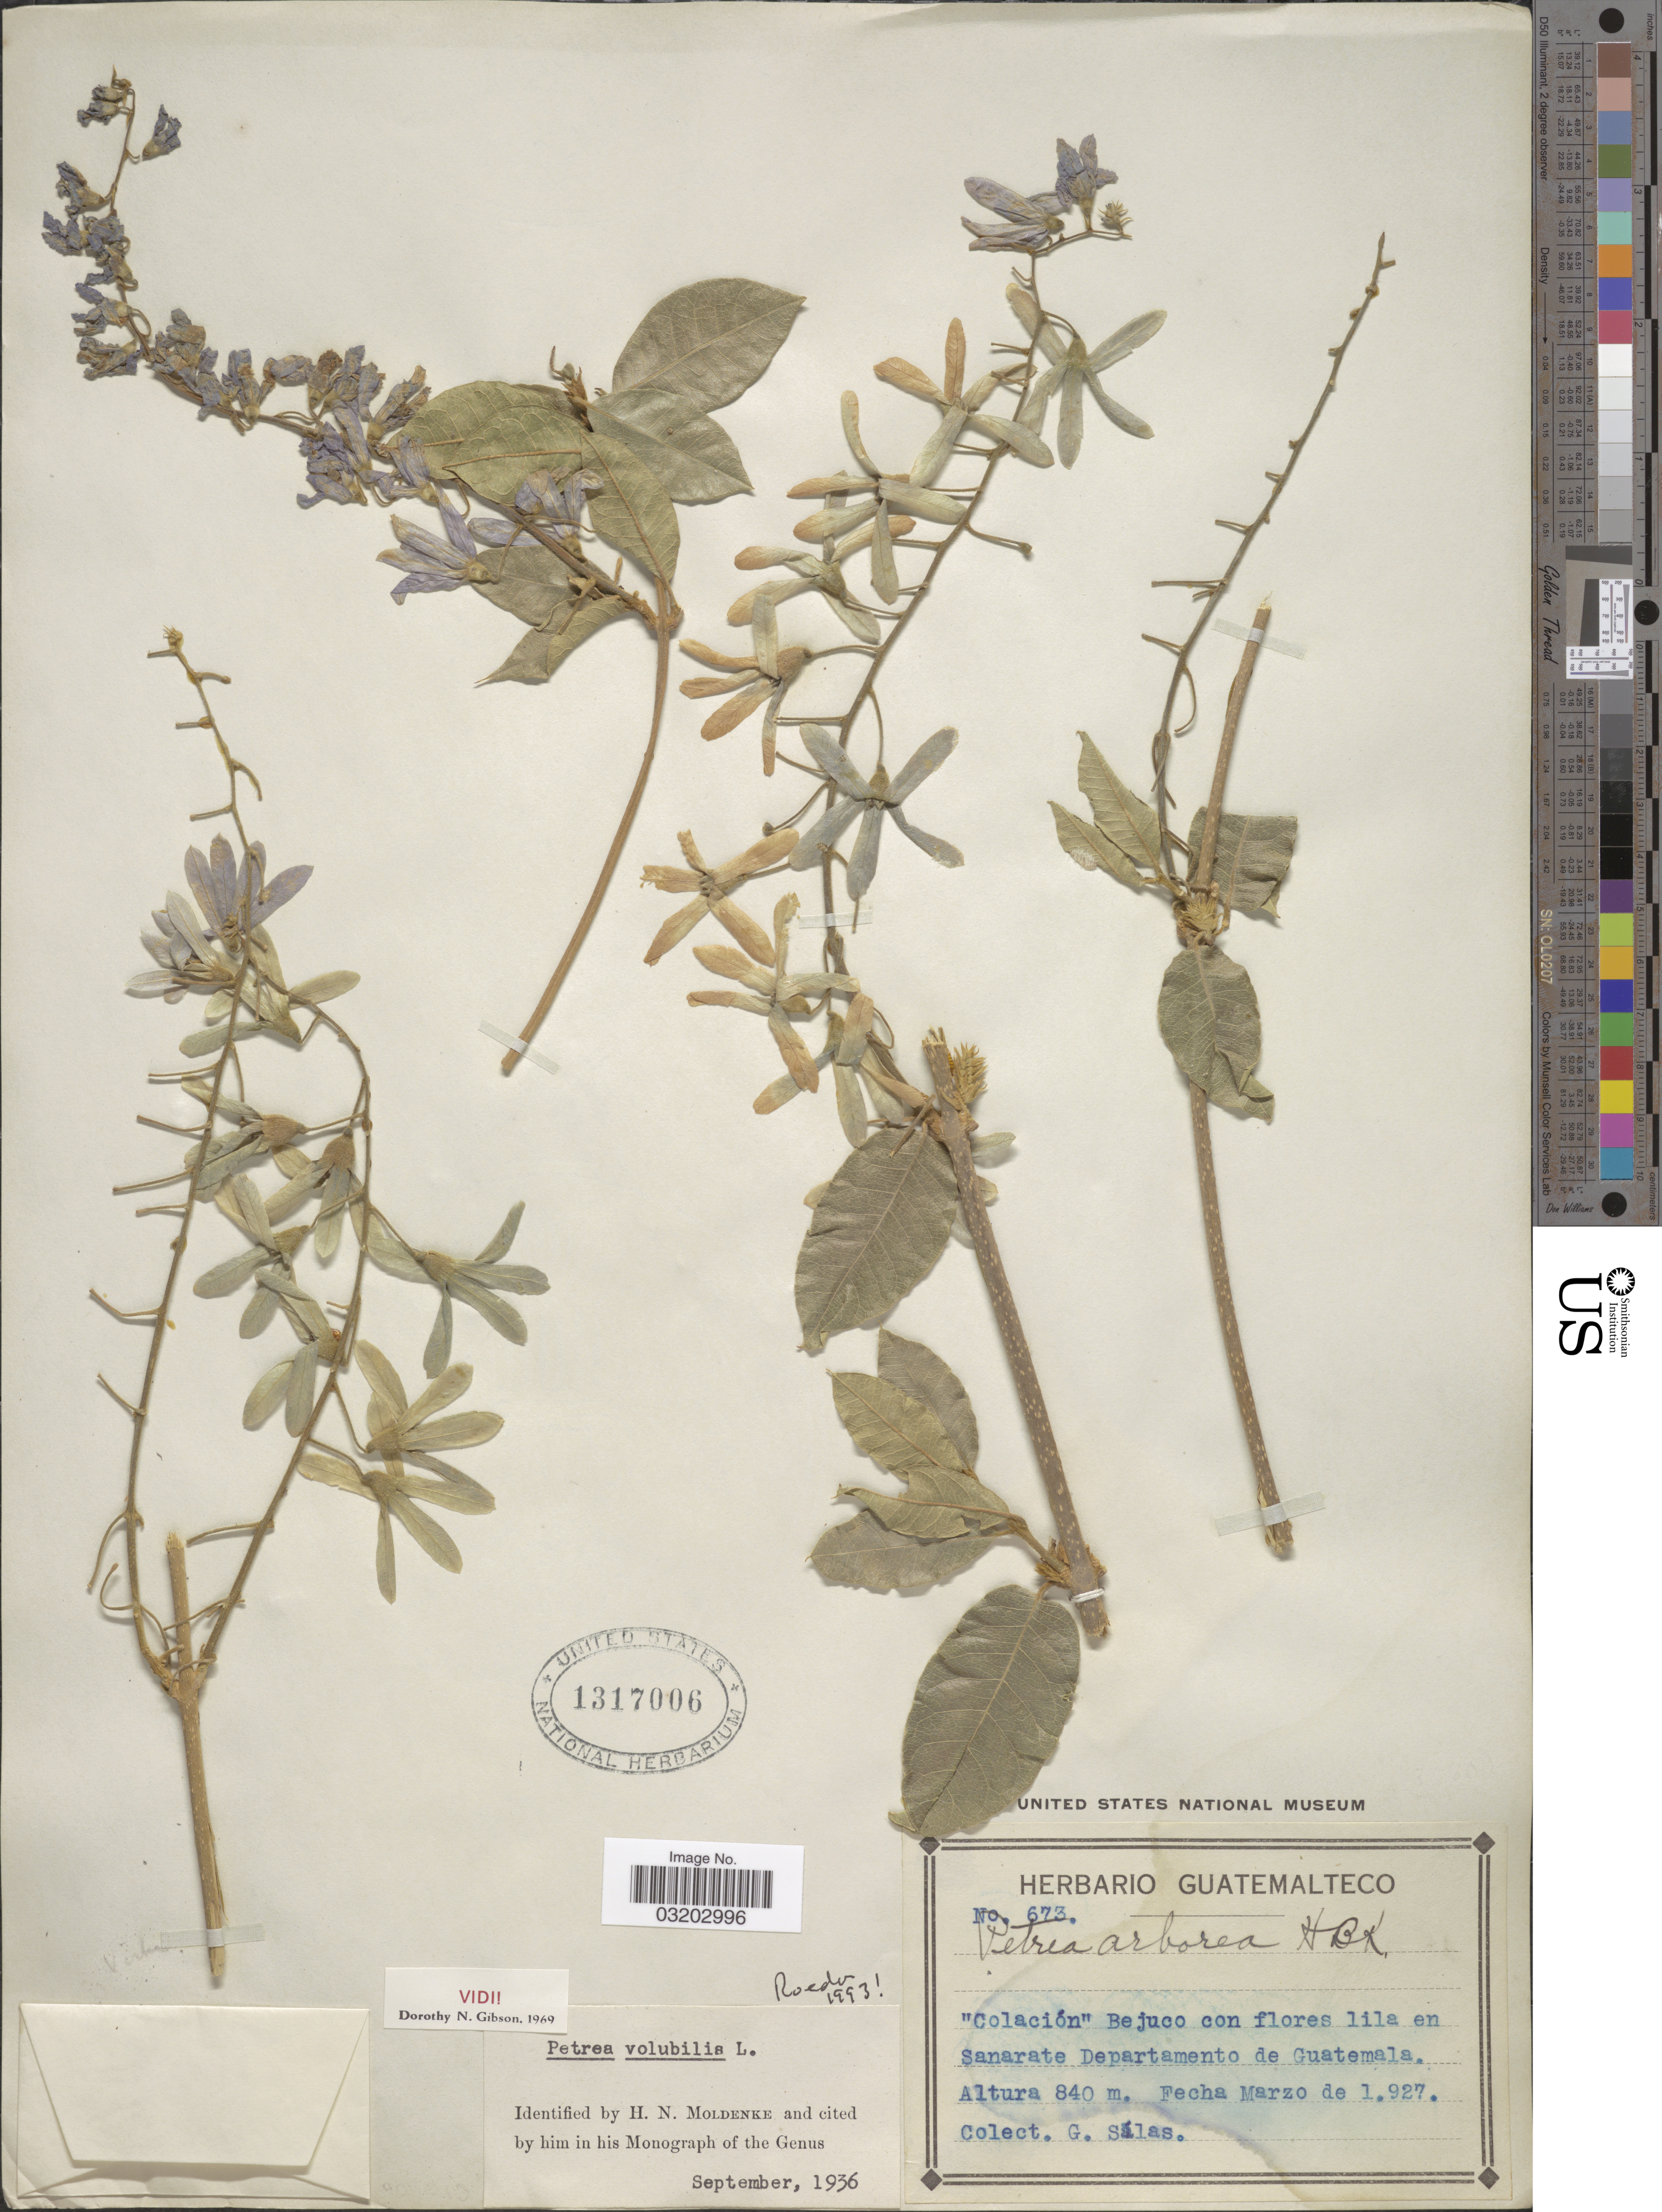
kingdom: Plantae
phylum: Tracheophyta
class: Magnoliopsida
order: Lamiales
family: Verbenaceae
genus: Petrea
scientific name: Petrea volubilis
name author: L.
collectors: G. Salas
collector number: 673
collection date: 1927-03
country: Guatemala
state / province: Guatemala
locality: Bejuco con flores lila en Sanarate Departamento de Guatemala.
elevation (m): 840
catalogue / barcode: US 1317006